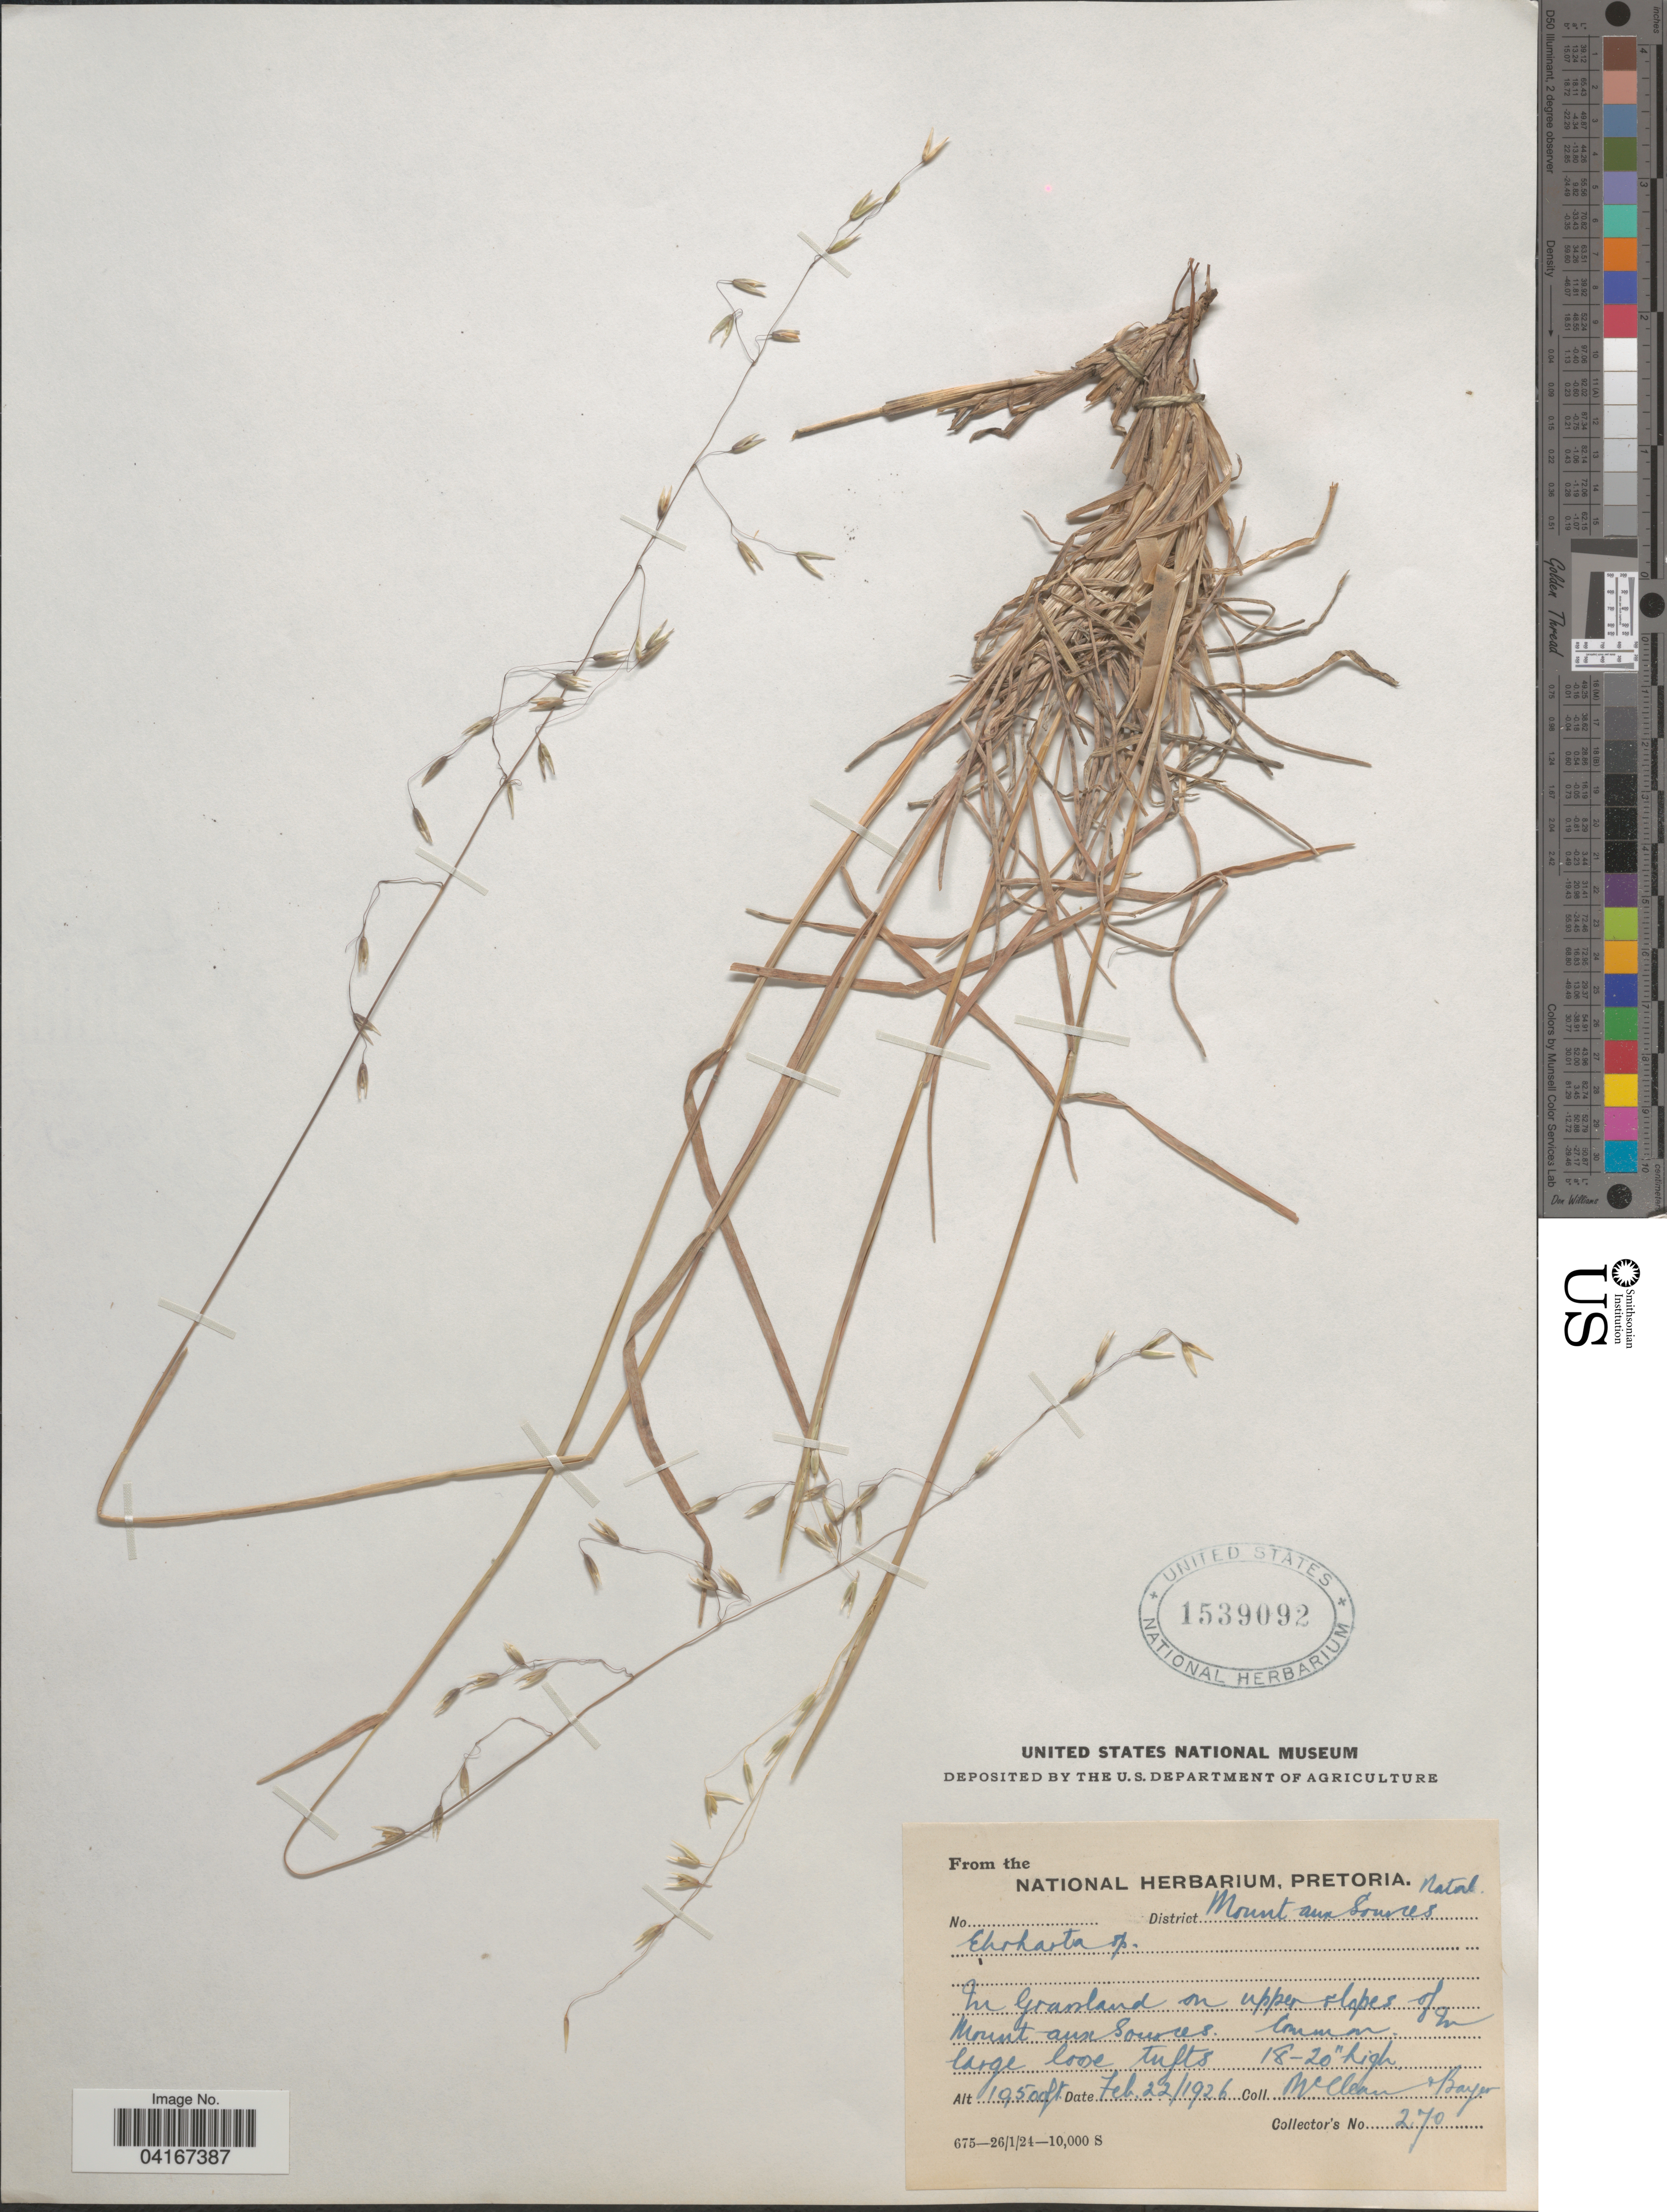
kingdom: Plantae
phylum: Tracheophyta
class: Liliopsida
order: Poales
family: Poaceae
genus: Ehrharta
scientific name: Ehrharta longigluma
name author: C.E. Hubb.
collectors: McClean & Bayer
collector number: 270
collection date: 1926-02-22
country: South Africa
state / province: KwaZulu-Natal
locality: Natal. District Mount aux Sources. In grassland on upper slopes of Mount aux Sources.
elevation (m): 3200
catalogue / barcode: US 1539092